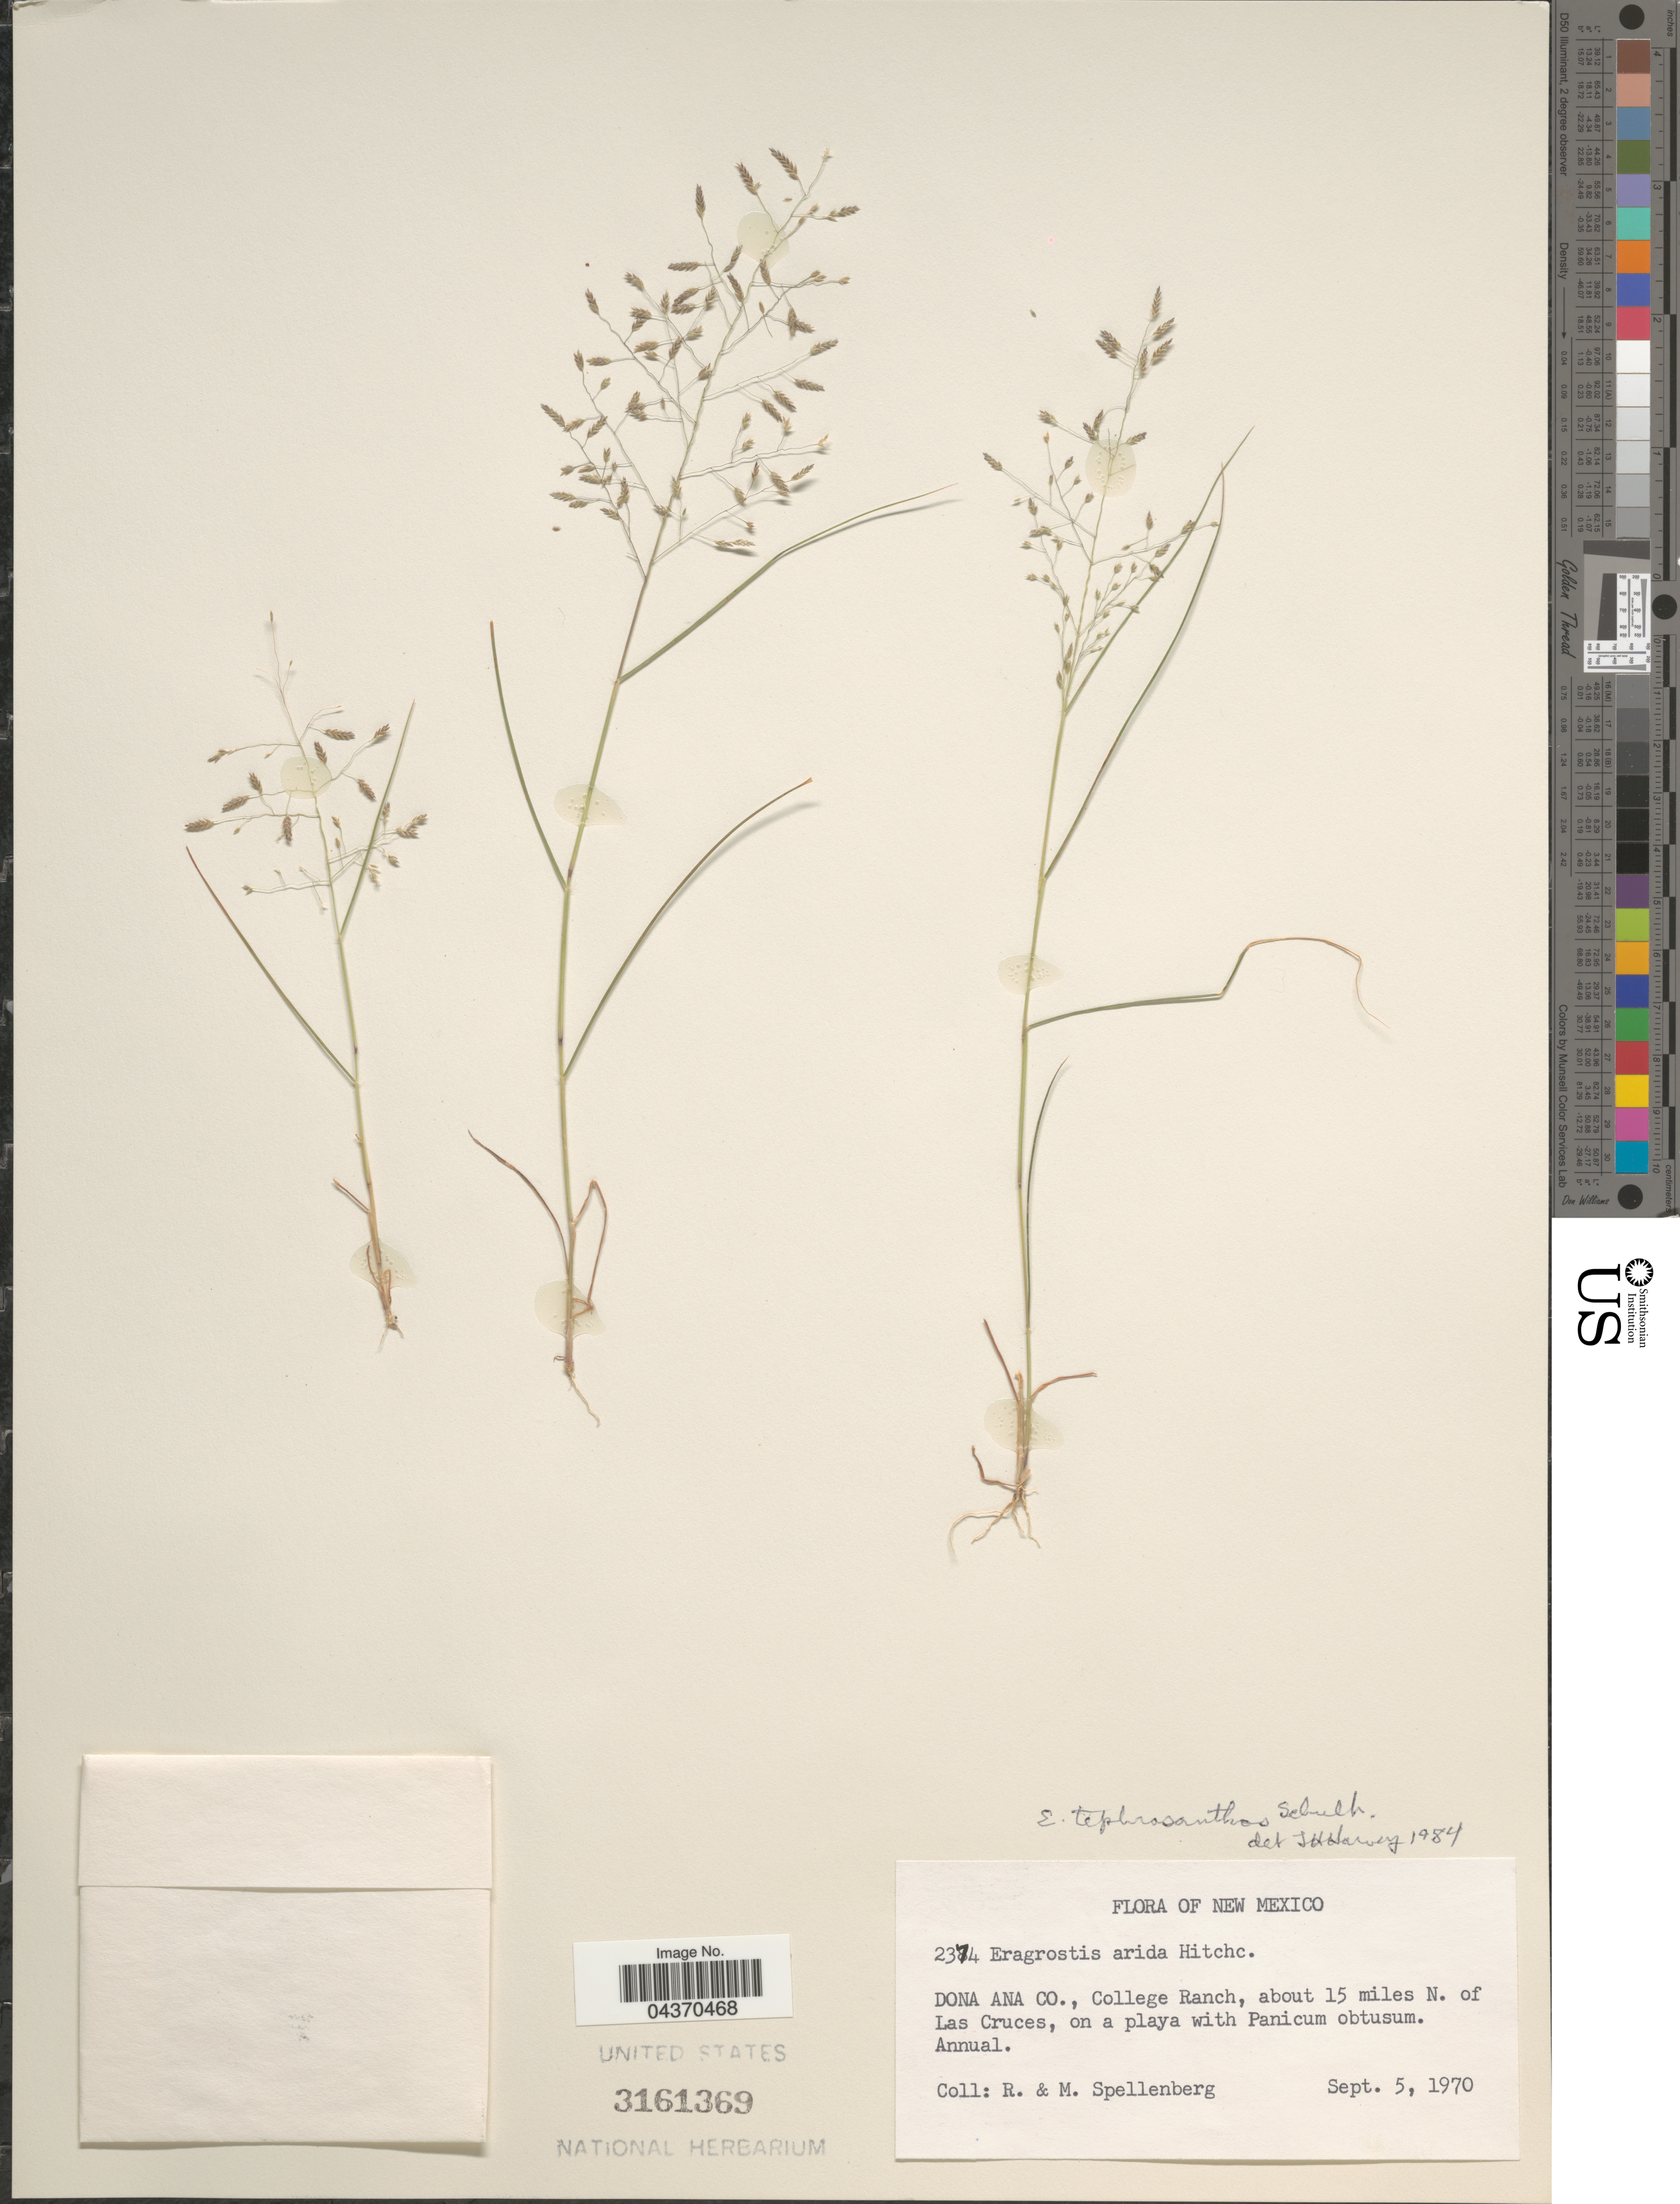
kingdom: Plantae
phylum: Tracheophyta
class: Liliopsida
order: Poales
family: Poaceae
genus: Eragrostis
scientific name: Eragrostis pectinacea var. miserrima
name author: (E. Fourn.) Reeder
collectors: R. Spellenberg & Spellenberg, M.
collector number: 2374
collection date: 1970-09-05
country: United States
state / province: New Mexico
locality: Dona Ana Co., College Ranch, about 15 miles N. of Las Cruces, on a playa.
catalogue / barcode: US 3161369